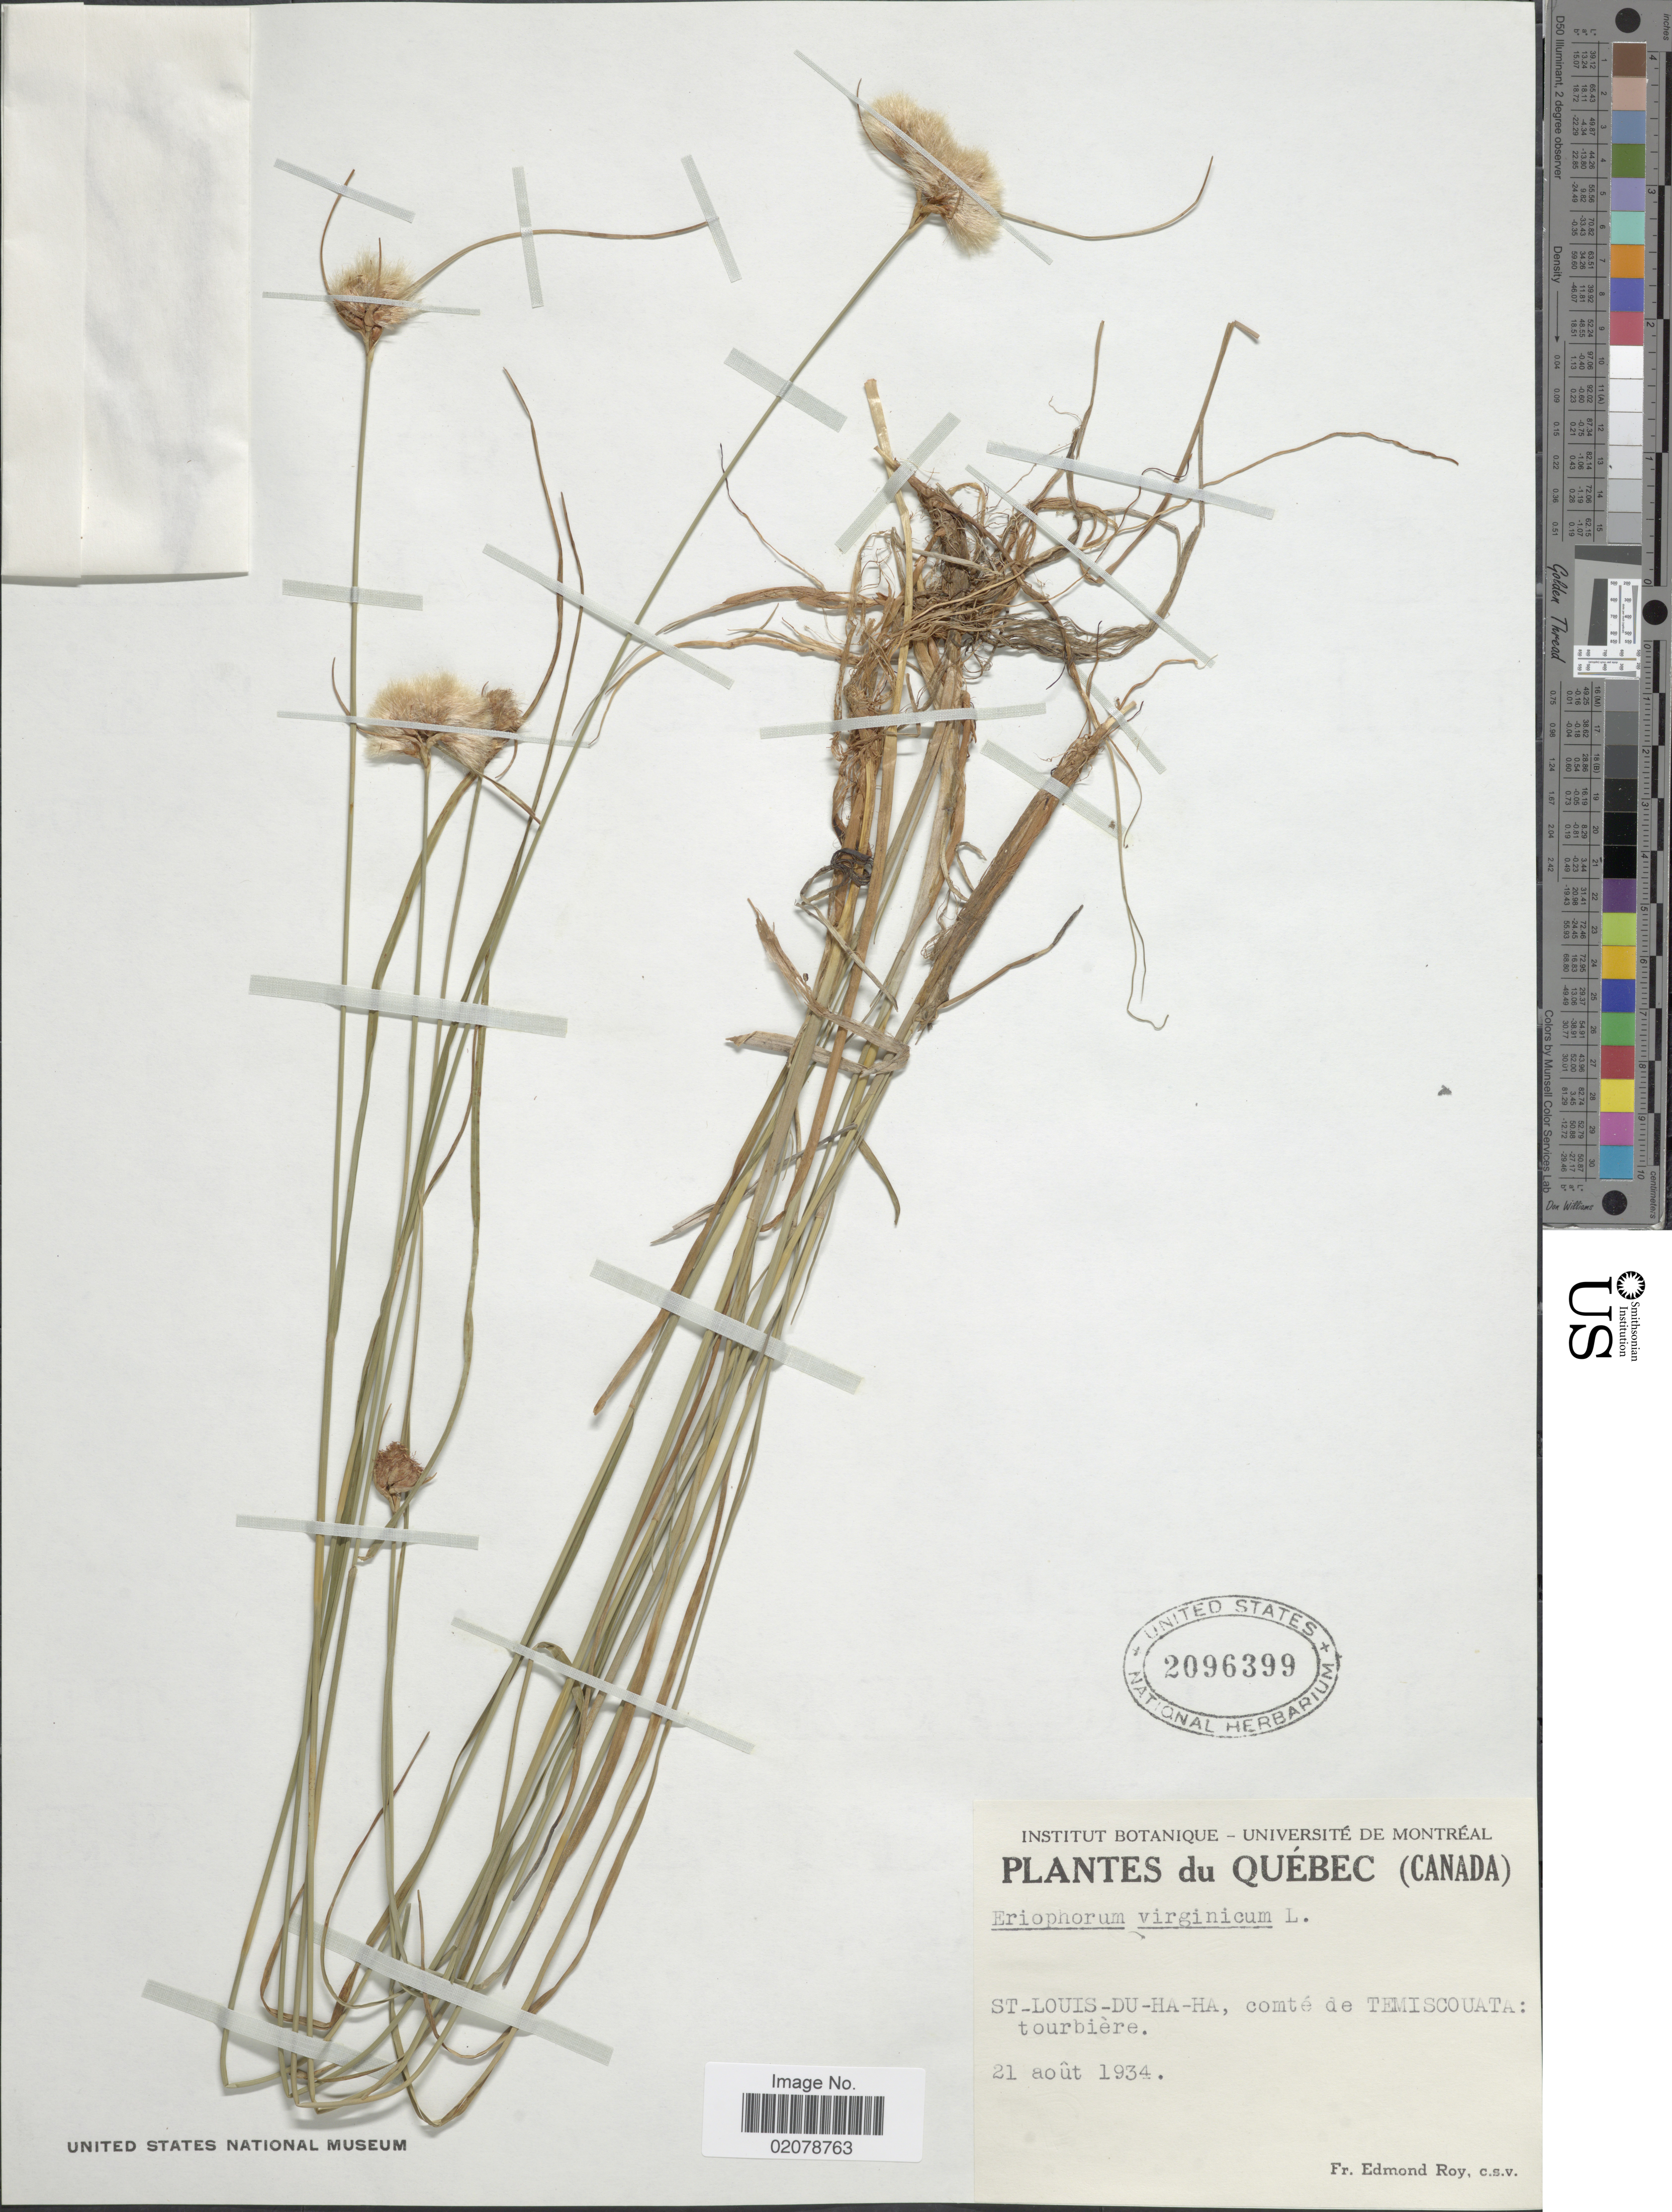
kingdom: Plantae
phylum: Tracheophyta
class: Liliopsida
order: Poales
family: Cyperaceae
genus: Eriophorum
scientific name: Eriophorum virginicum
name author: L.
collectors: E. Roy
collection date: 1934-08-21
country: Canada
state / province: Quebec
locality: St-Louis-du-Ha-Ha, comté de Temiscouata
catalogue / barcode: US 2096399